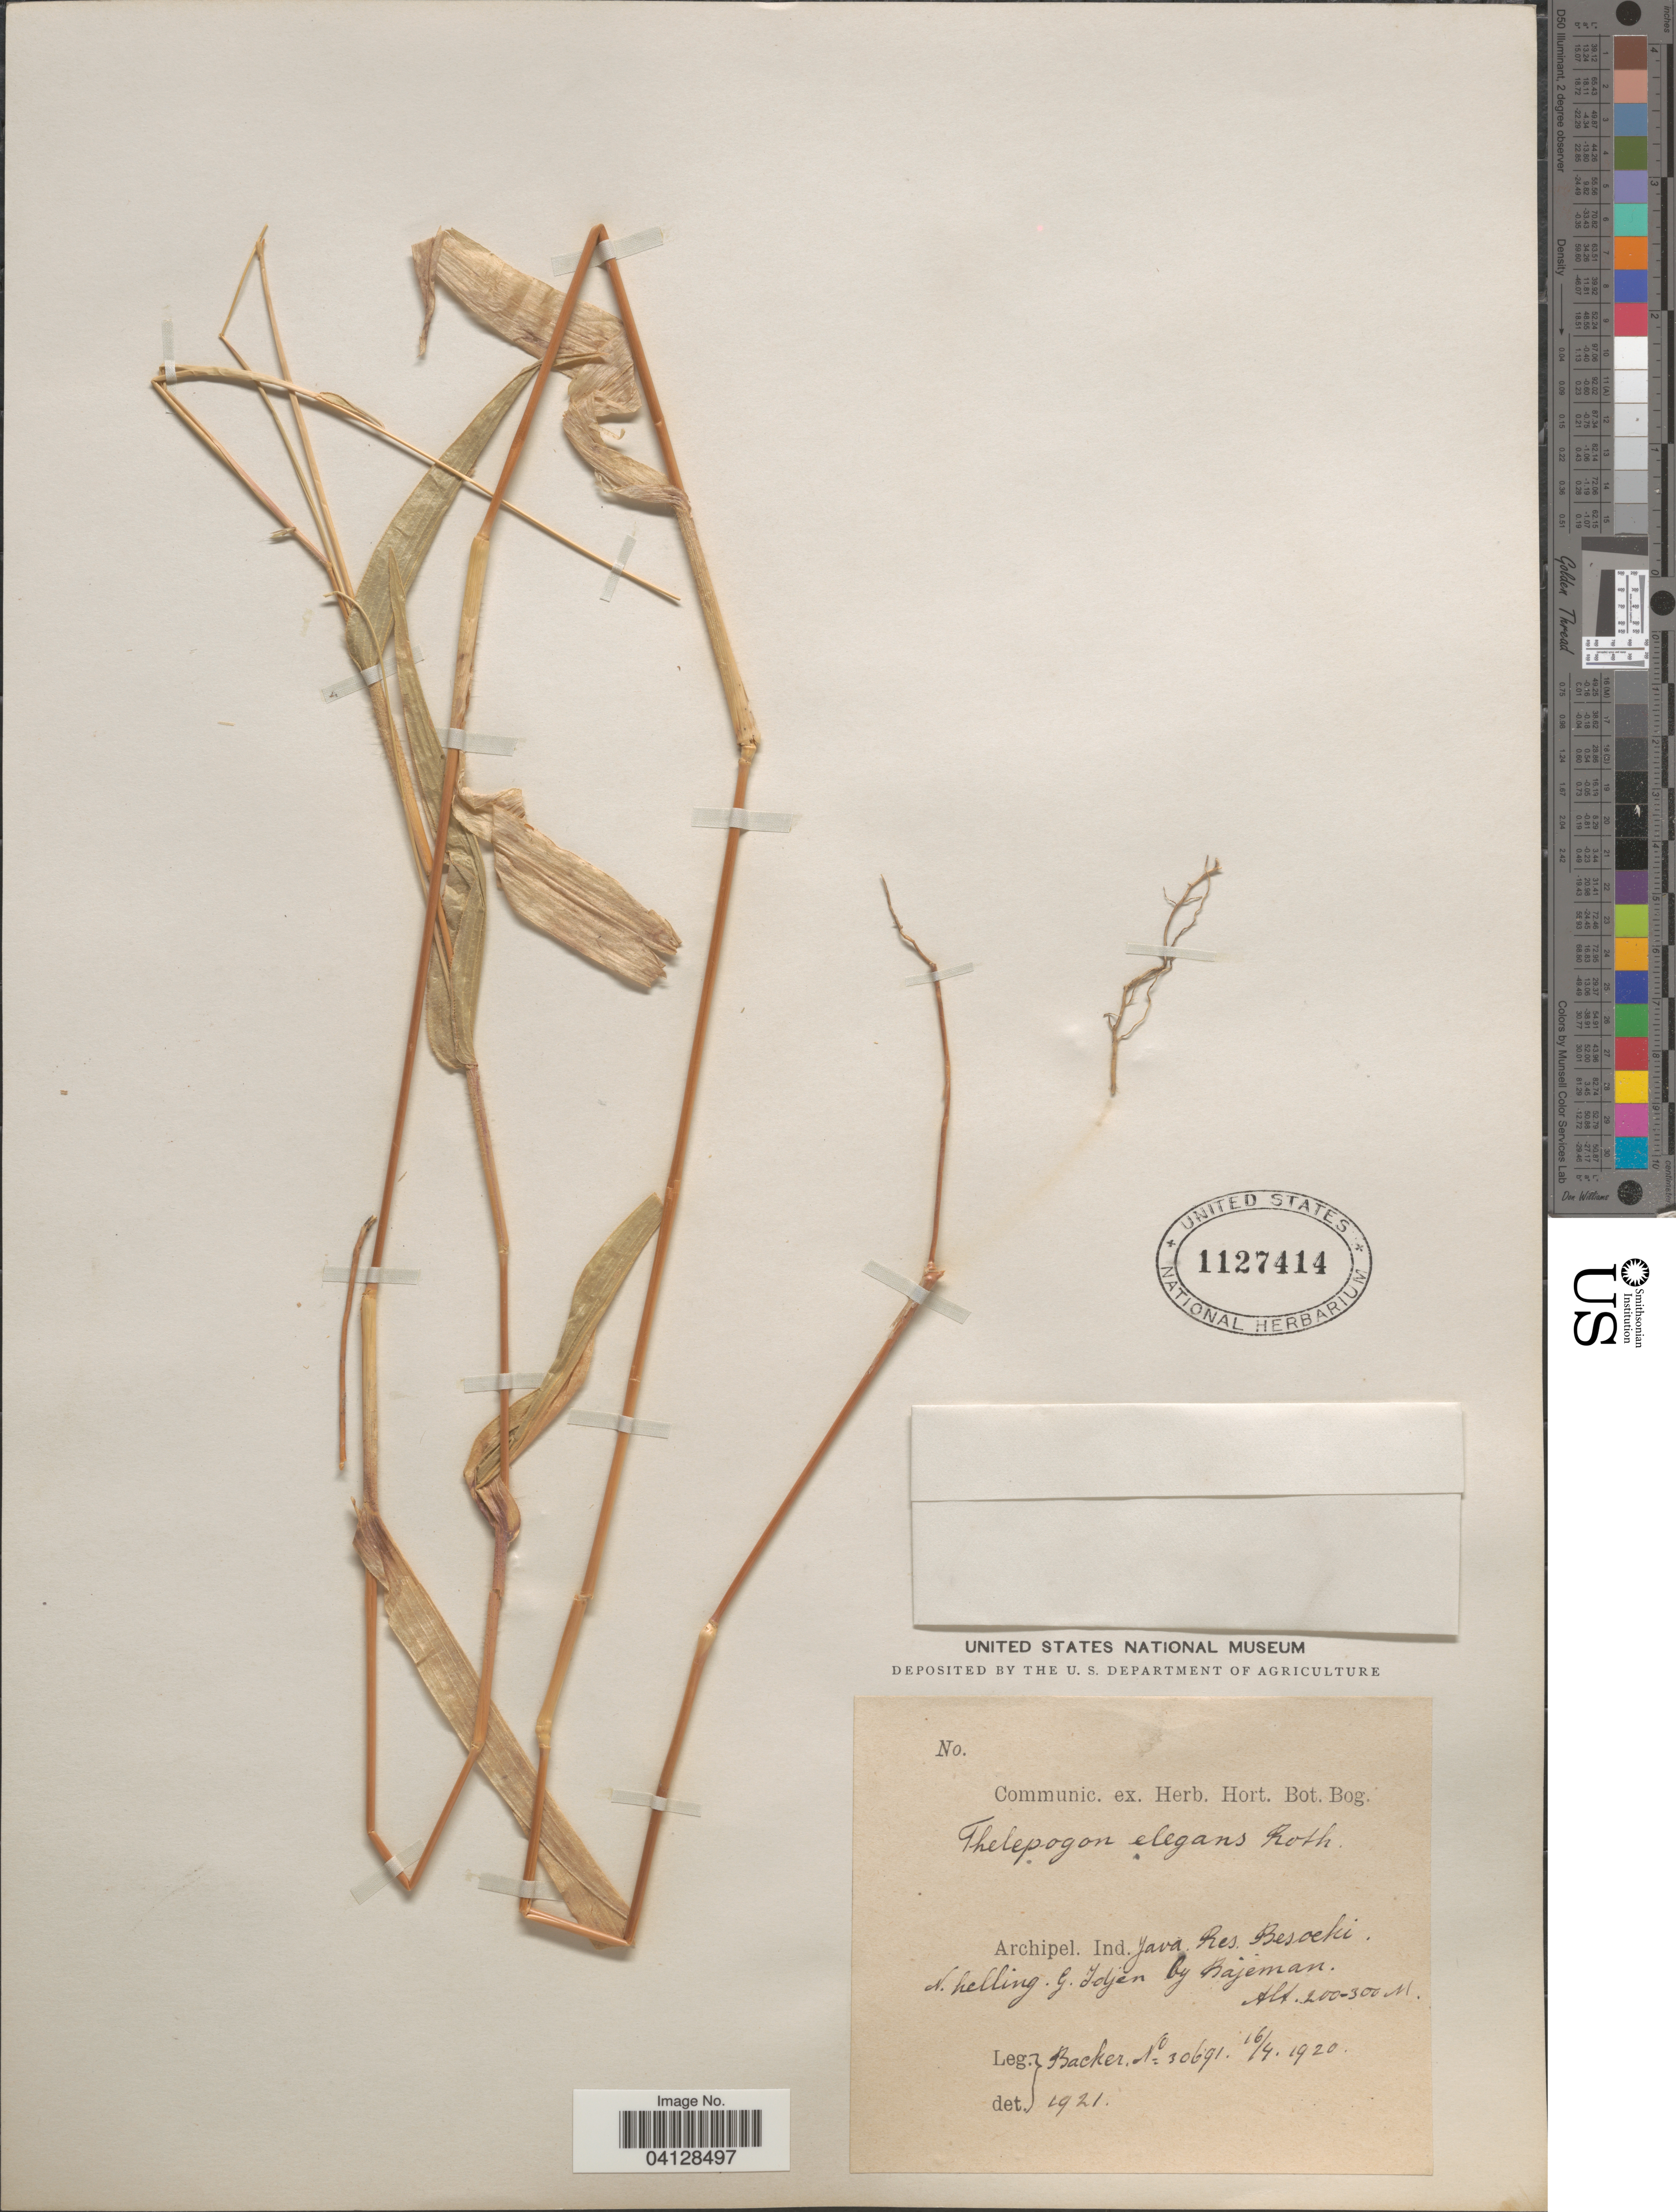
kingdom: Plantae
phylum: Tracheophyta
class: Liliopsida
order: Poales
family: Poaceae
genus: Thelepogon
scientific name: Thelepogon elegans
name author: Roth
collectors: Backer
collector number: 30691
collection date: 1920-04-16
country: Indonesia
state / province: Java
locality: Archipel. Ind. Res. Besoeki. N. helling. G. Idjen by Bajeman.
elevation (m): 200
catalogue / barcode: US 1127414